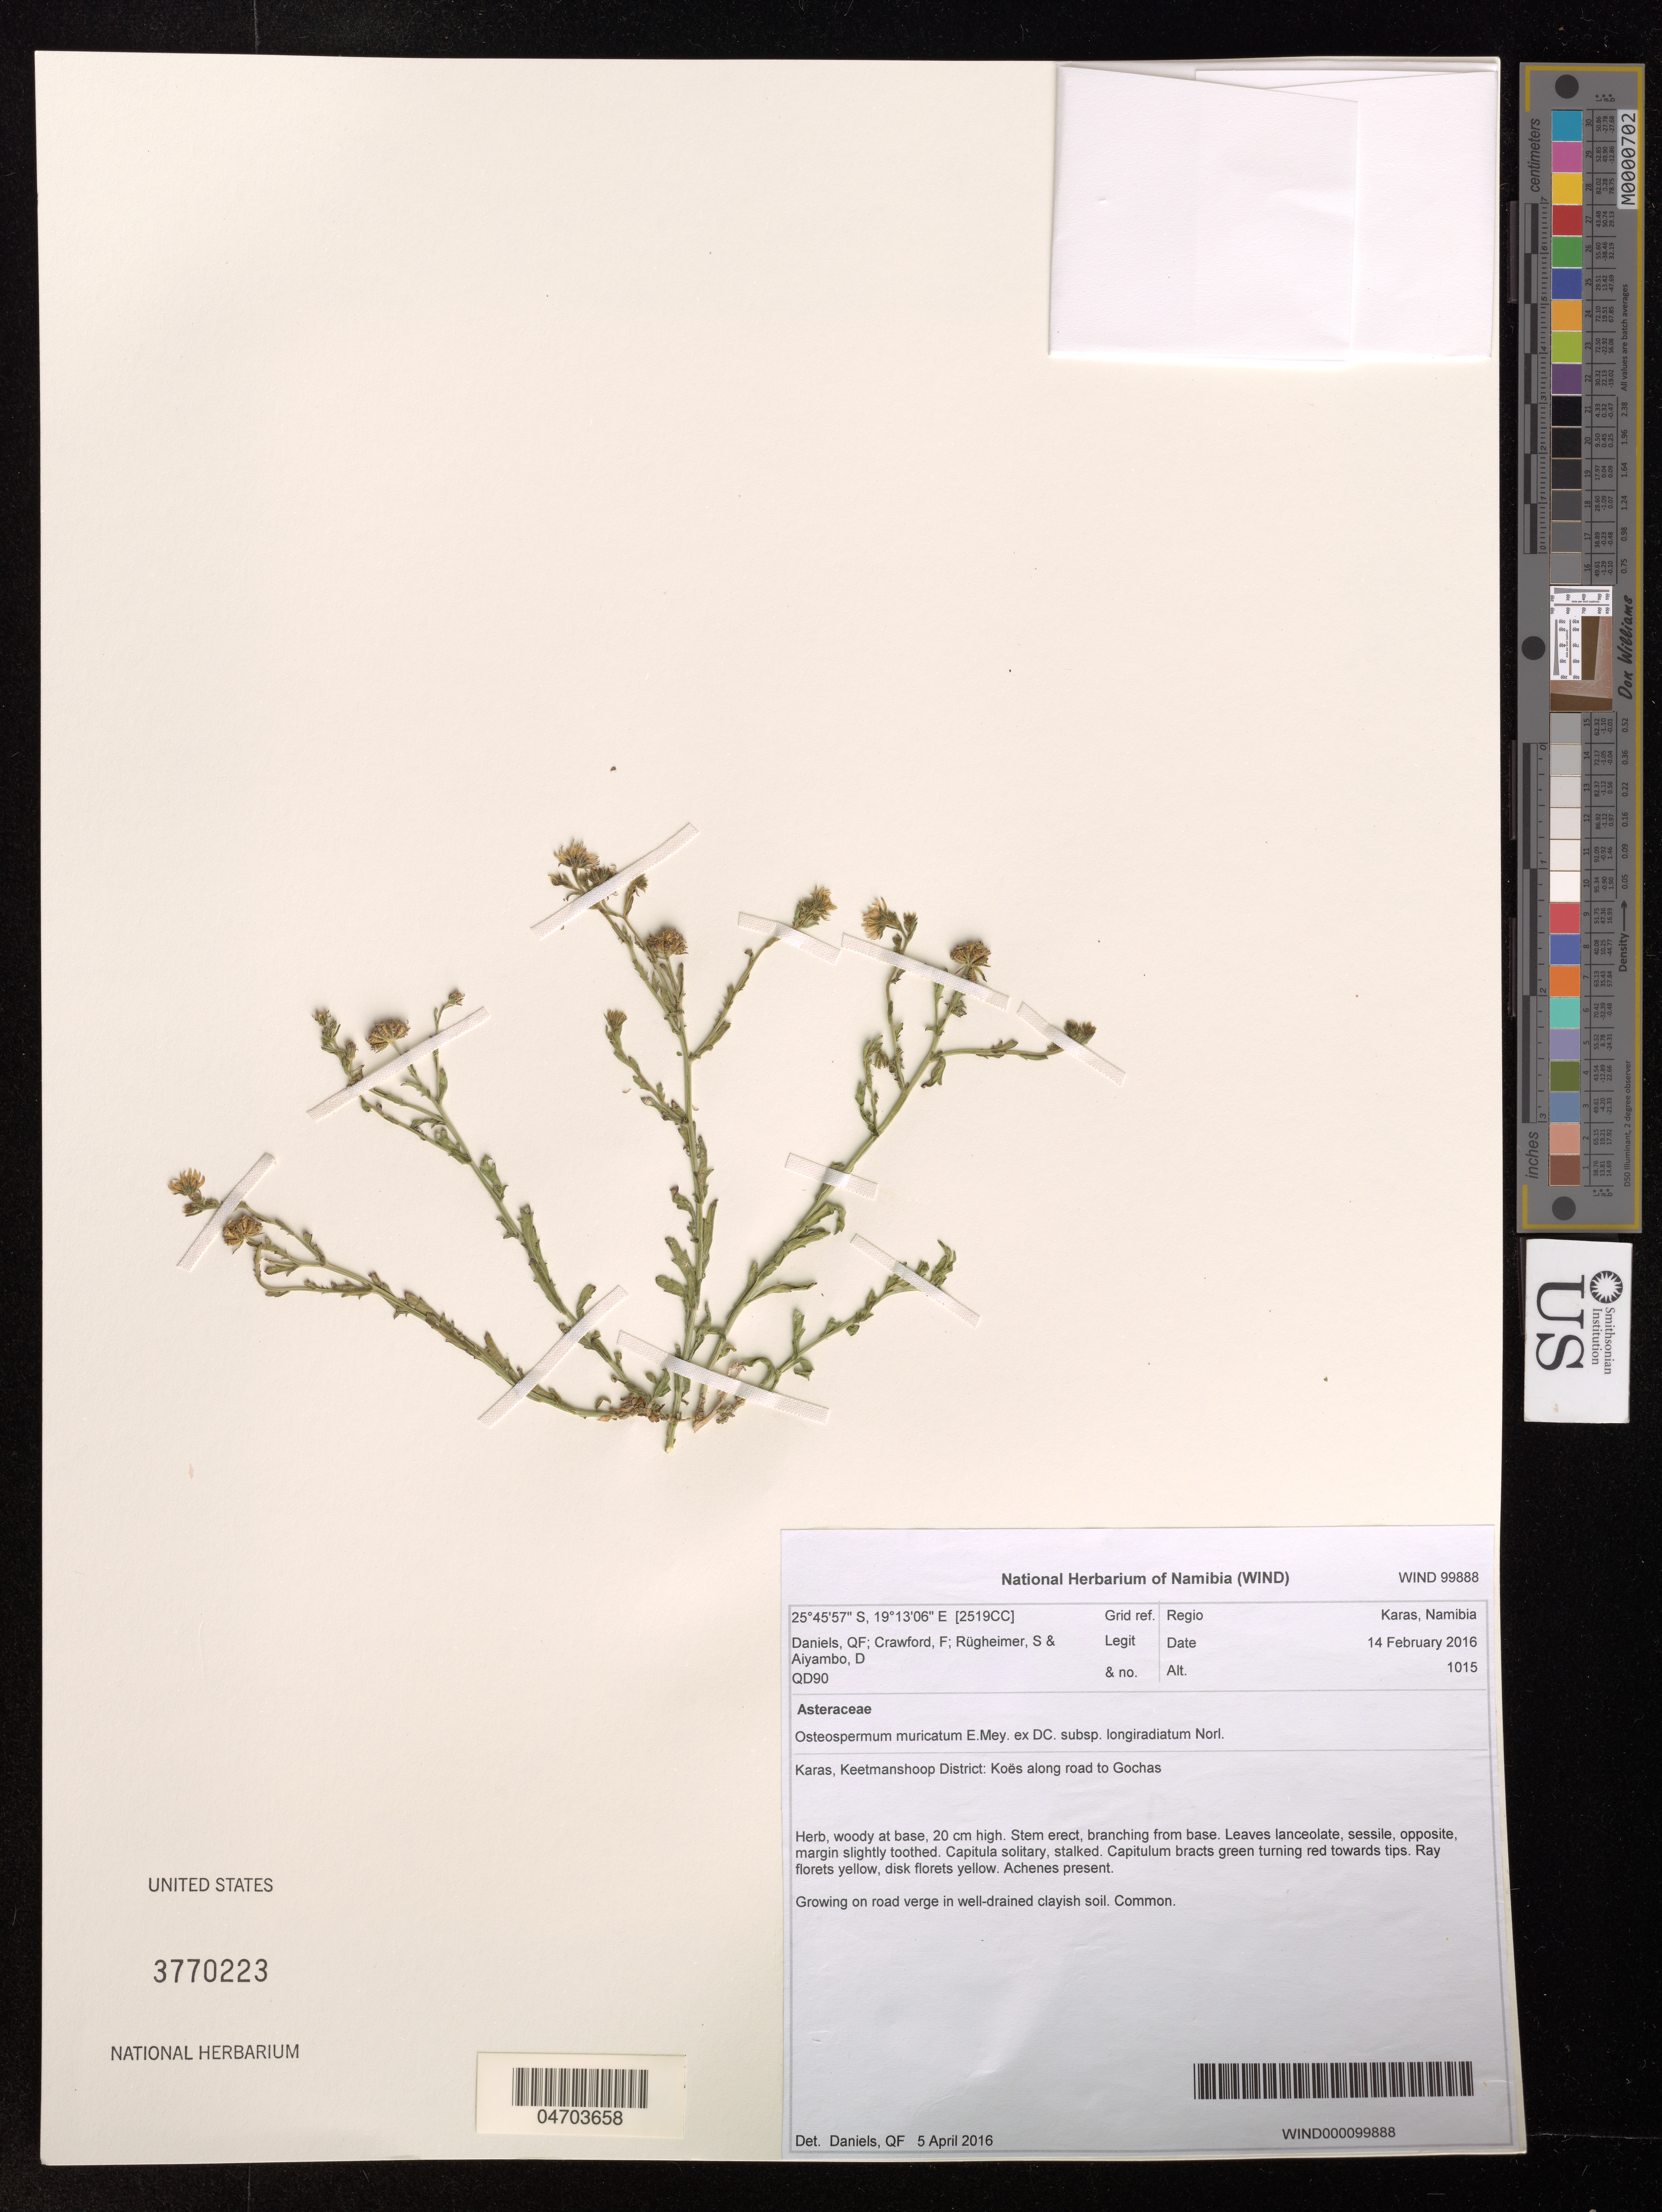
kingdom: Plantae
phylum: Tracheophyta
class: Magnoliopsida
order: Asterales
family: Asteraceae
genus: Osteospermum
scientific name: Osteospermum muricatum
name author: E. Mey. ex DC.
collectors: Q. Daniels, F. Crawford, S. Rugheimer & D. Aiyambo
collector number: QD90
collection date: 2016-02-14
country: Namibia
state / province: Karas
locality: Keetmanshoop Distric: Koës along road to Gochas.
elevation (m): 1015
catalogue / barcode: US 3770223